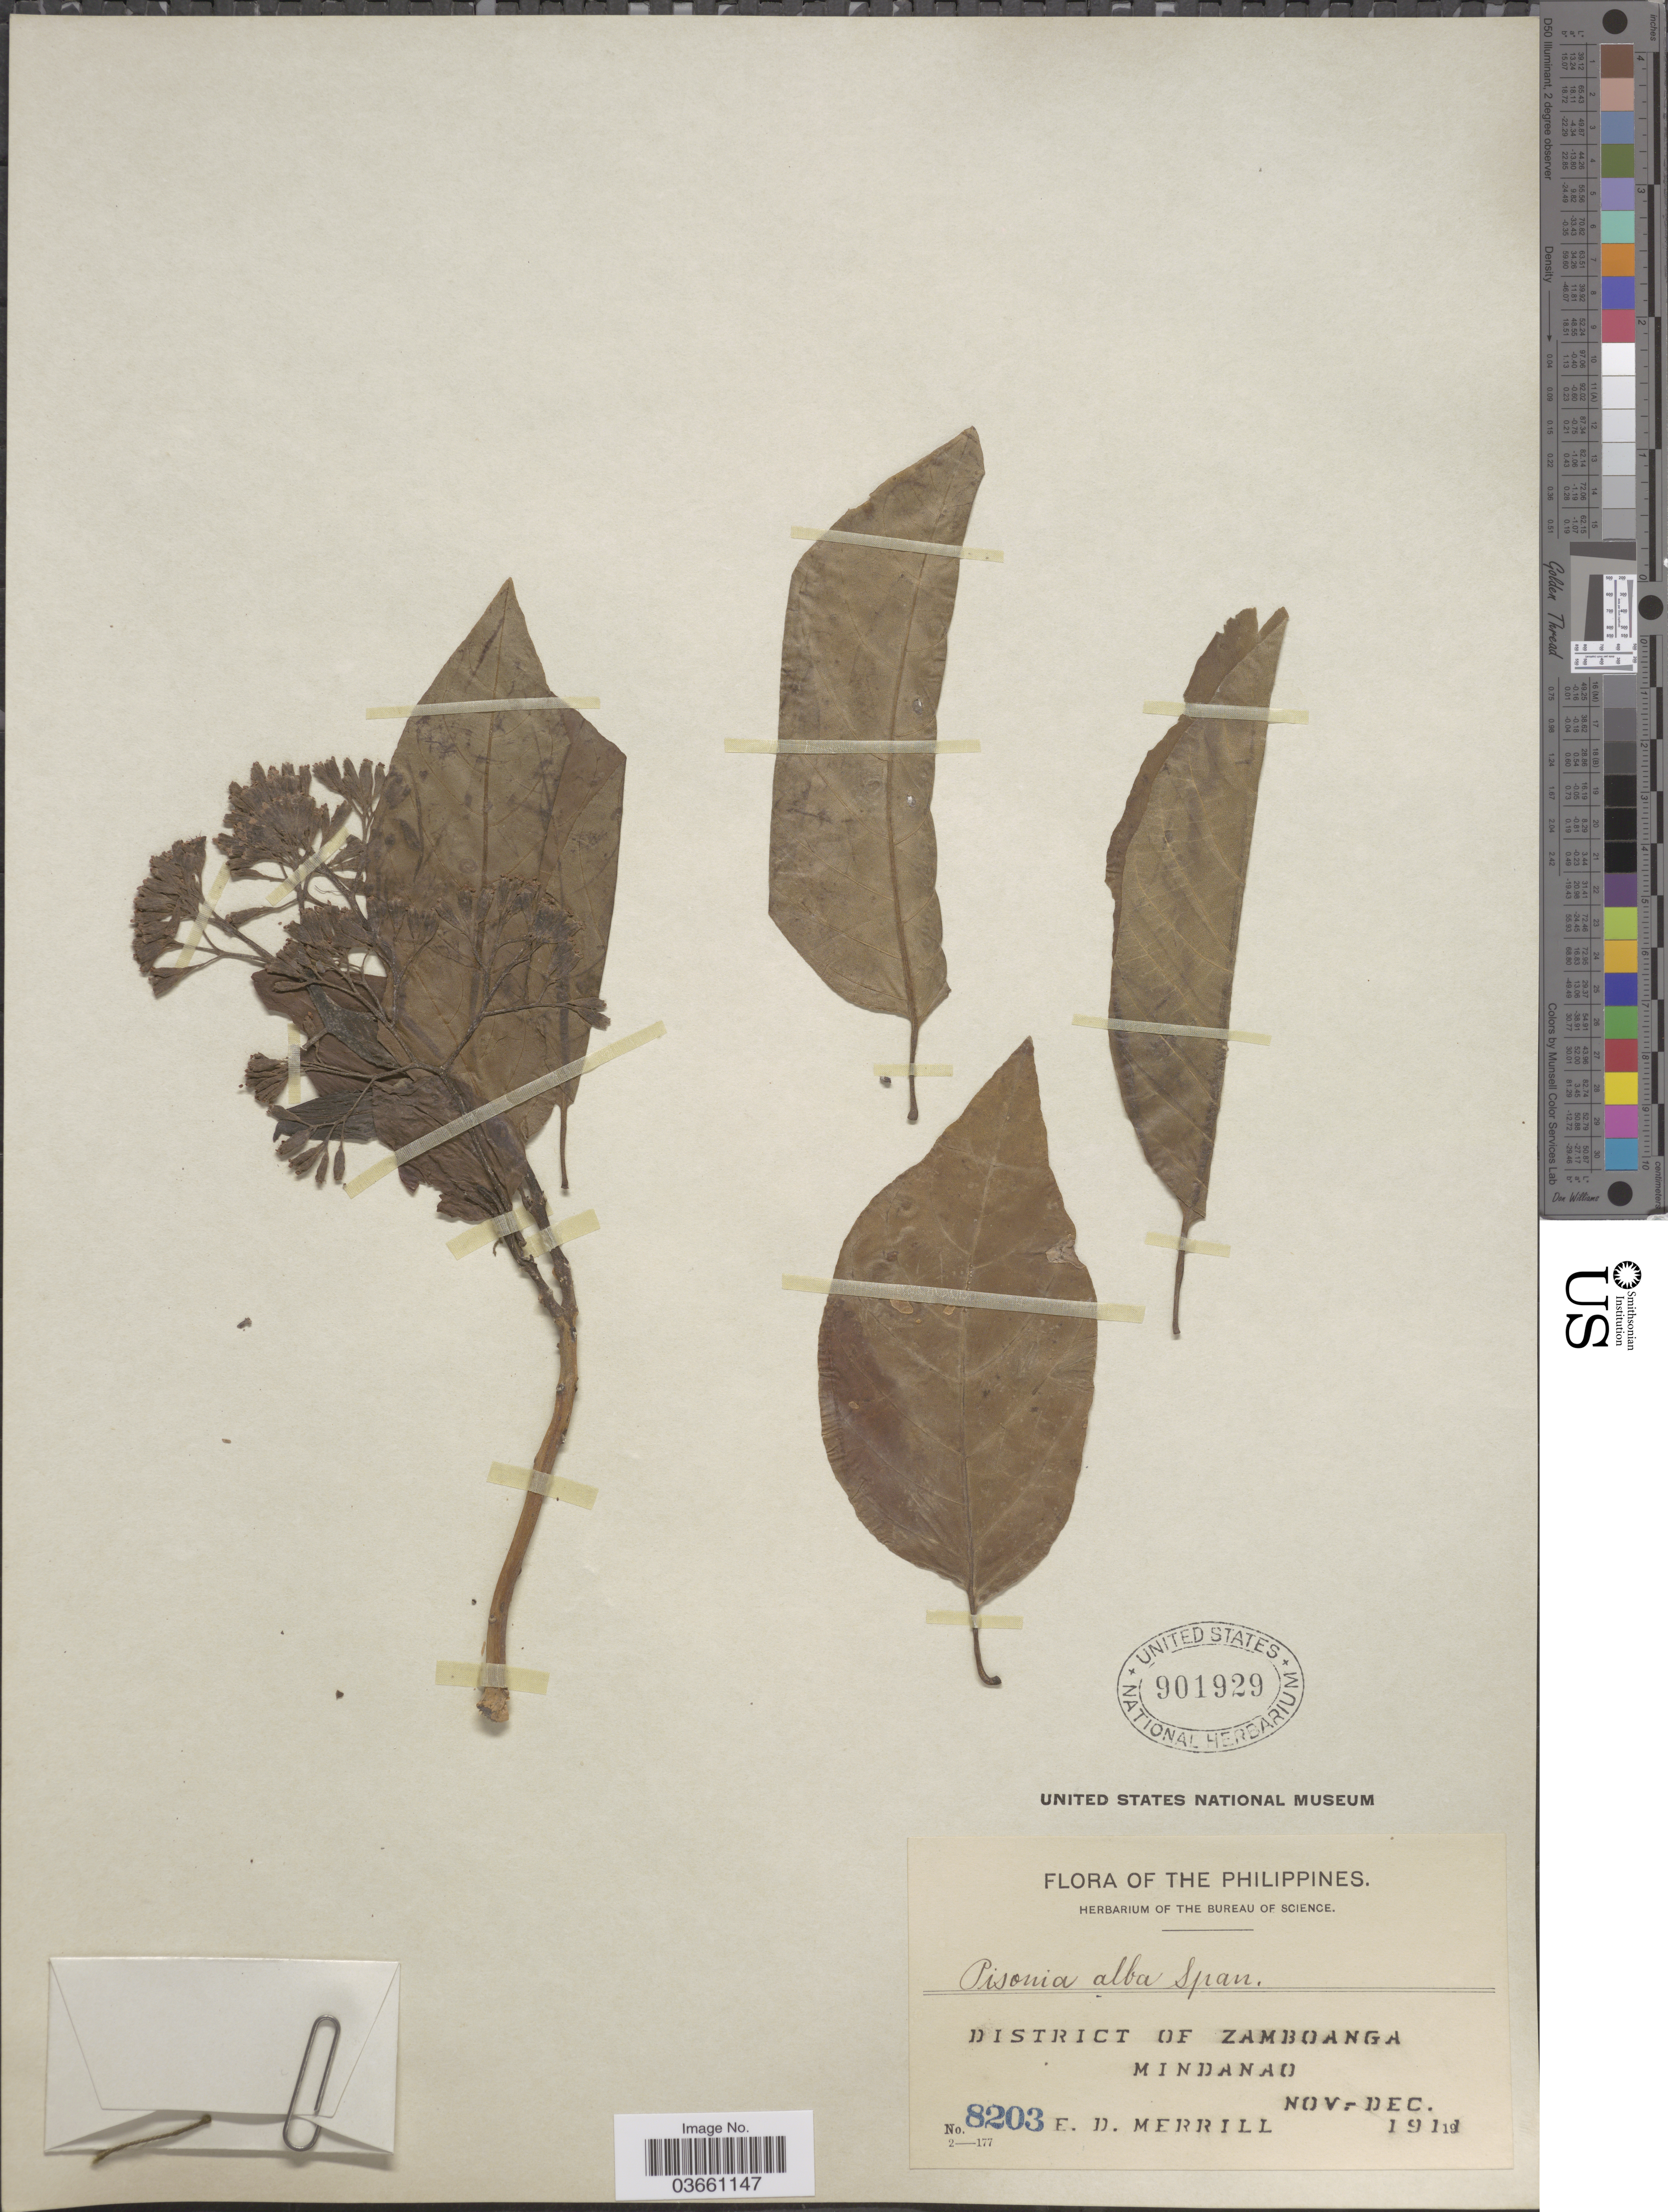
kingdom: Plantae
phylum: Tracheophyta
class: Magnoliopsida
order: Caryophyllales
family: Nyctaginaceae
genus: Pisonia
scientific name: Pisonia umbellifera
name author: (J.R. Forst. & G. Forst.) Seem.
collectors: E. D. Merrill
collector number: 8203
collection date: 1911-11/1911-12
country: Philippines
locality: District of Zamboanga. Mindanao.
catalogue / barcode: US 901929